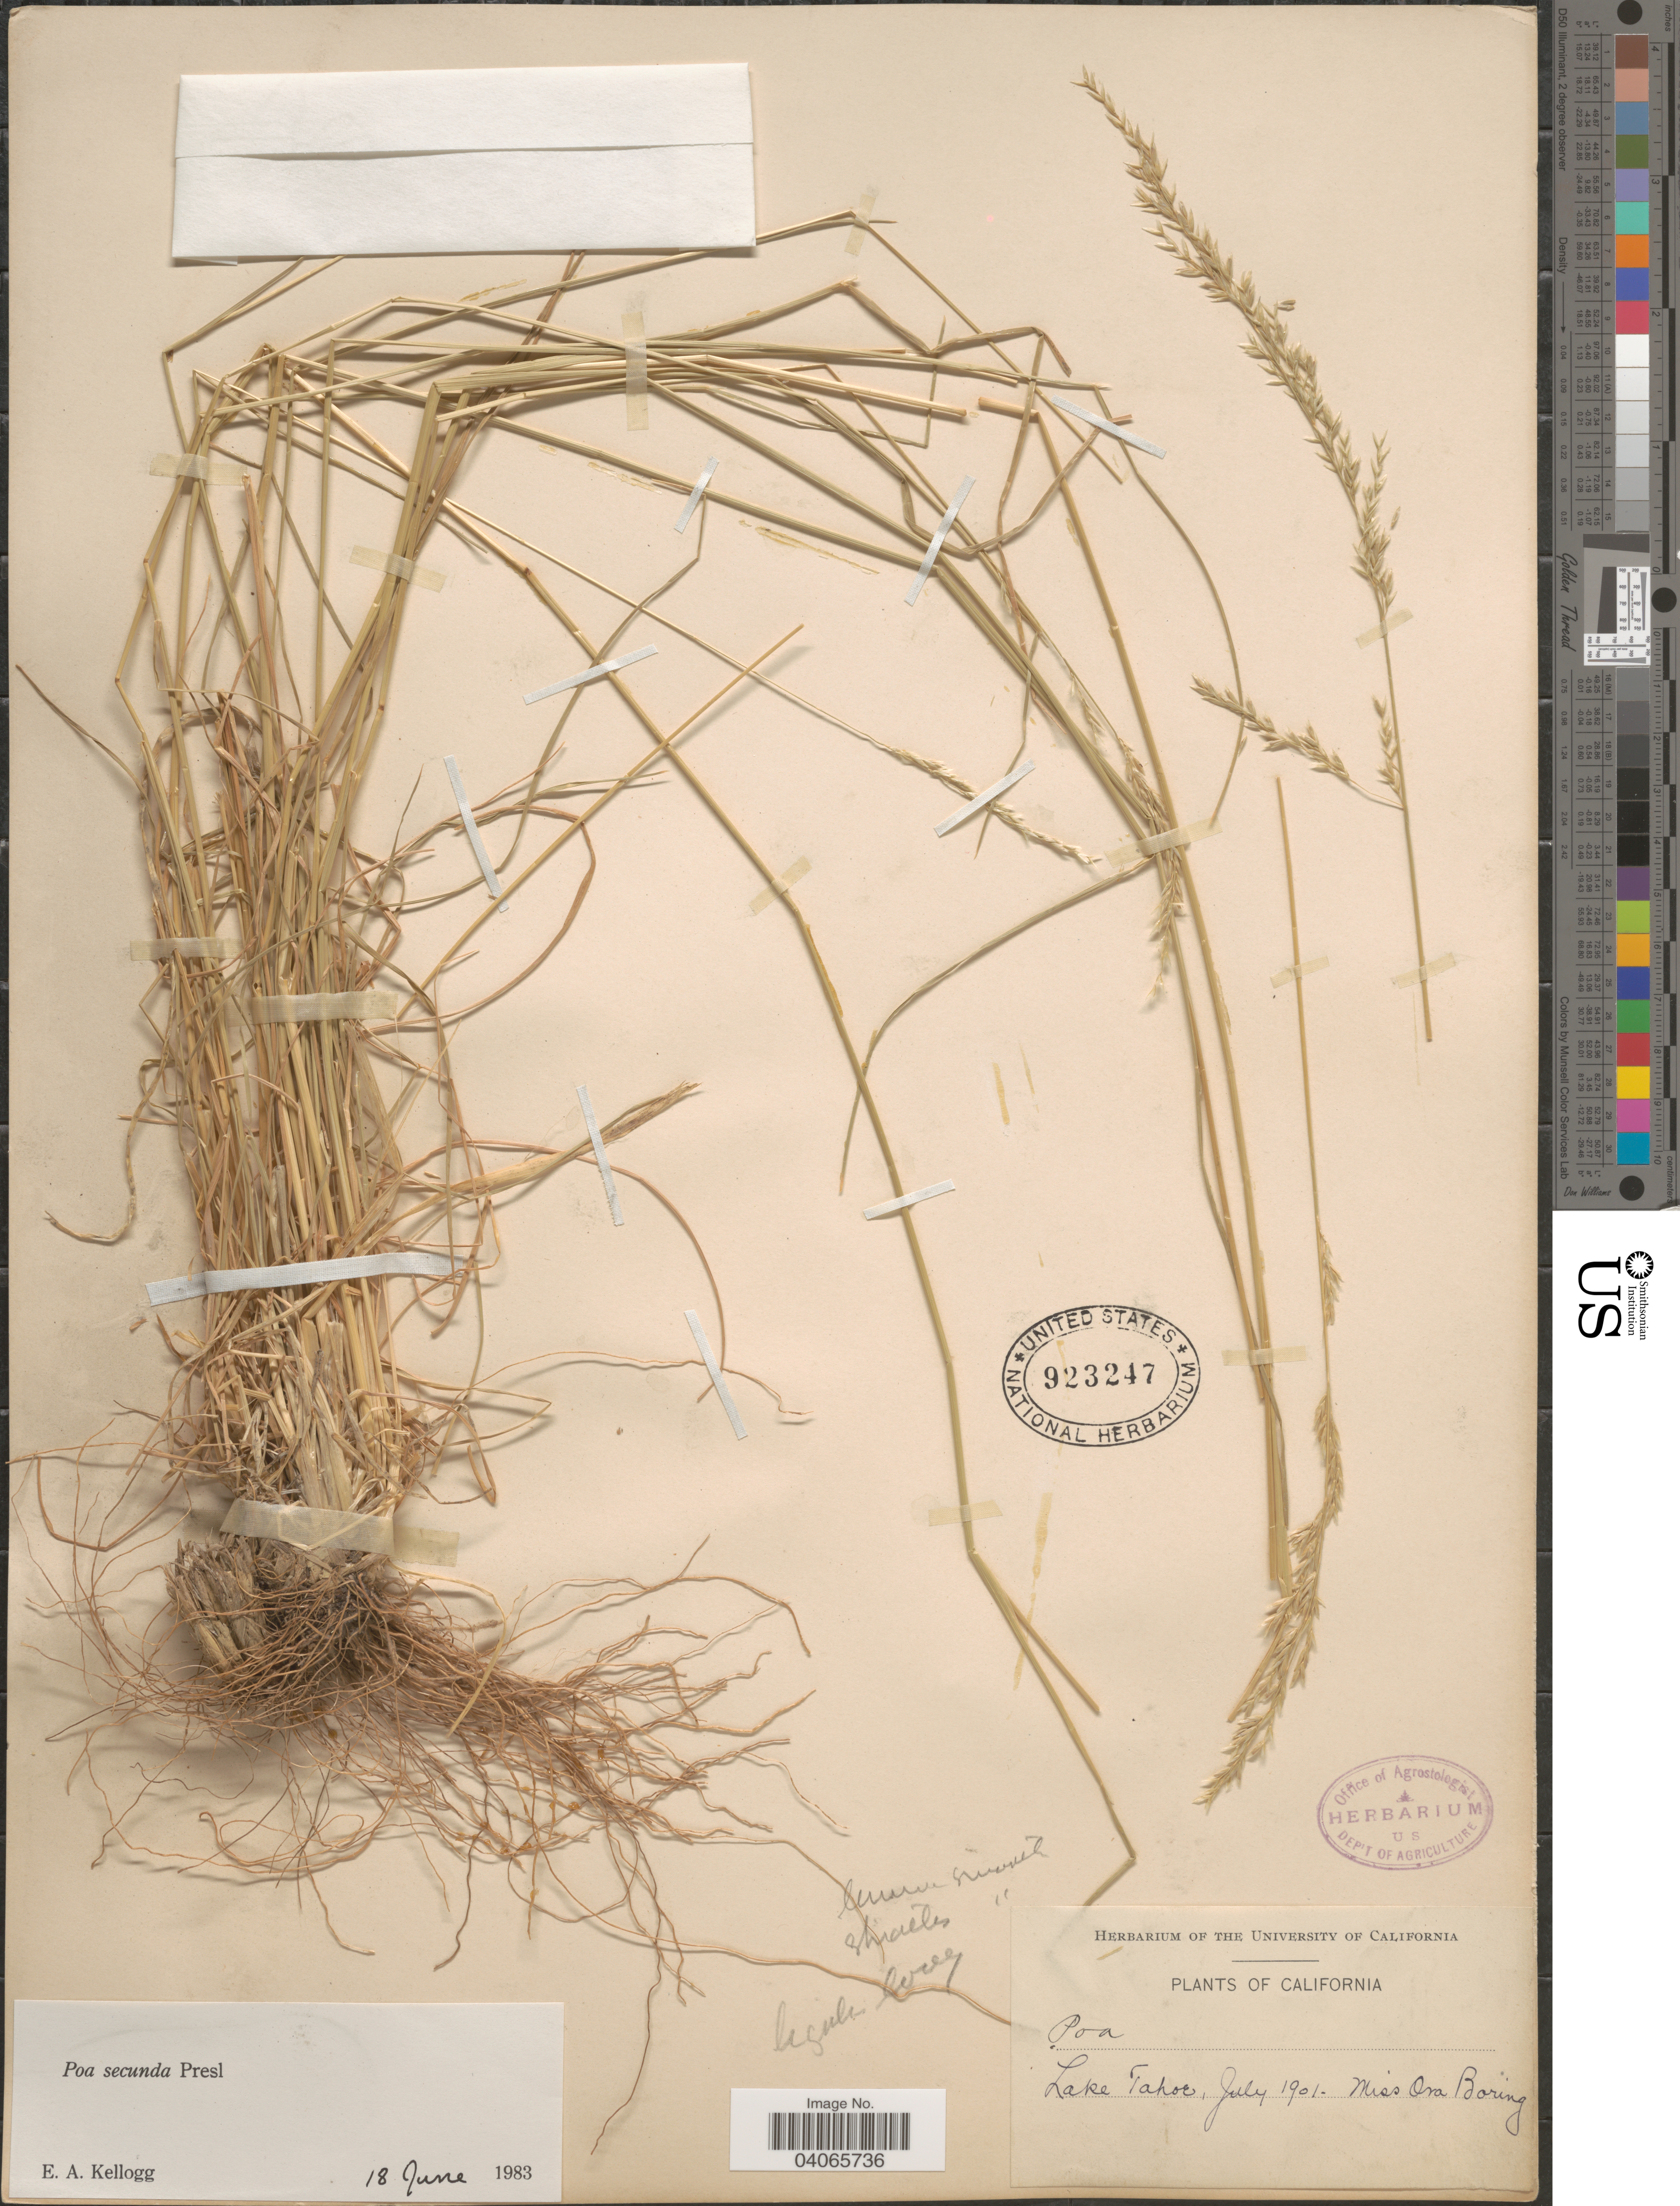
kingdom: Plantae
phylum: Tracheophyta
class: Liliopsida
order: Poales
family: Poaceae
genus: Poa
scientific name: Poa secunda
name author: J. Presl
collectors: O. Boring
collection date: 1901-07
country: United States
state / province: California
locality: Lake Tahoe. Miss Ora Boring.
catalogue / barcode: US 923247